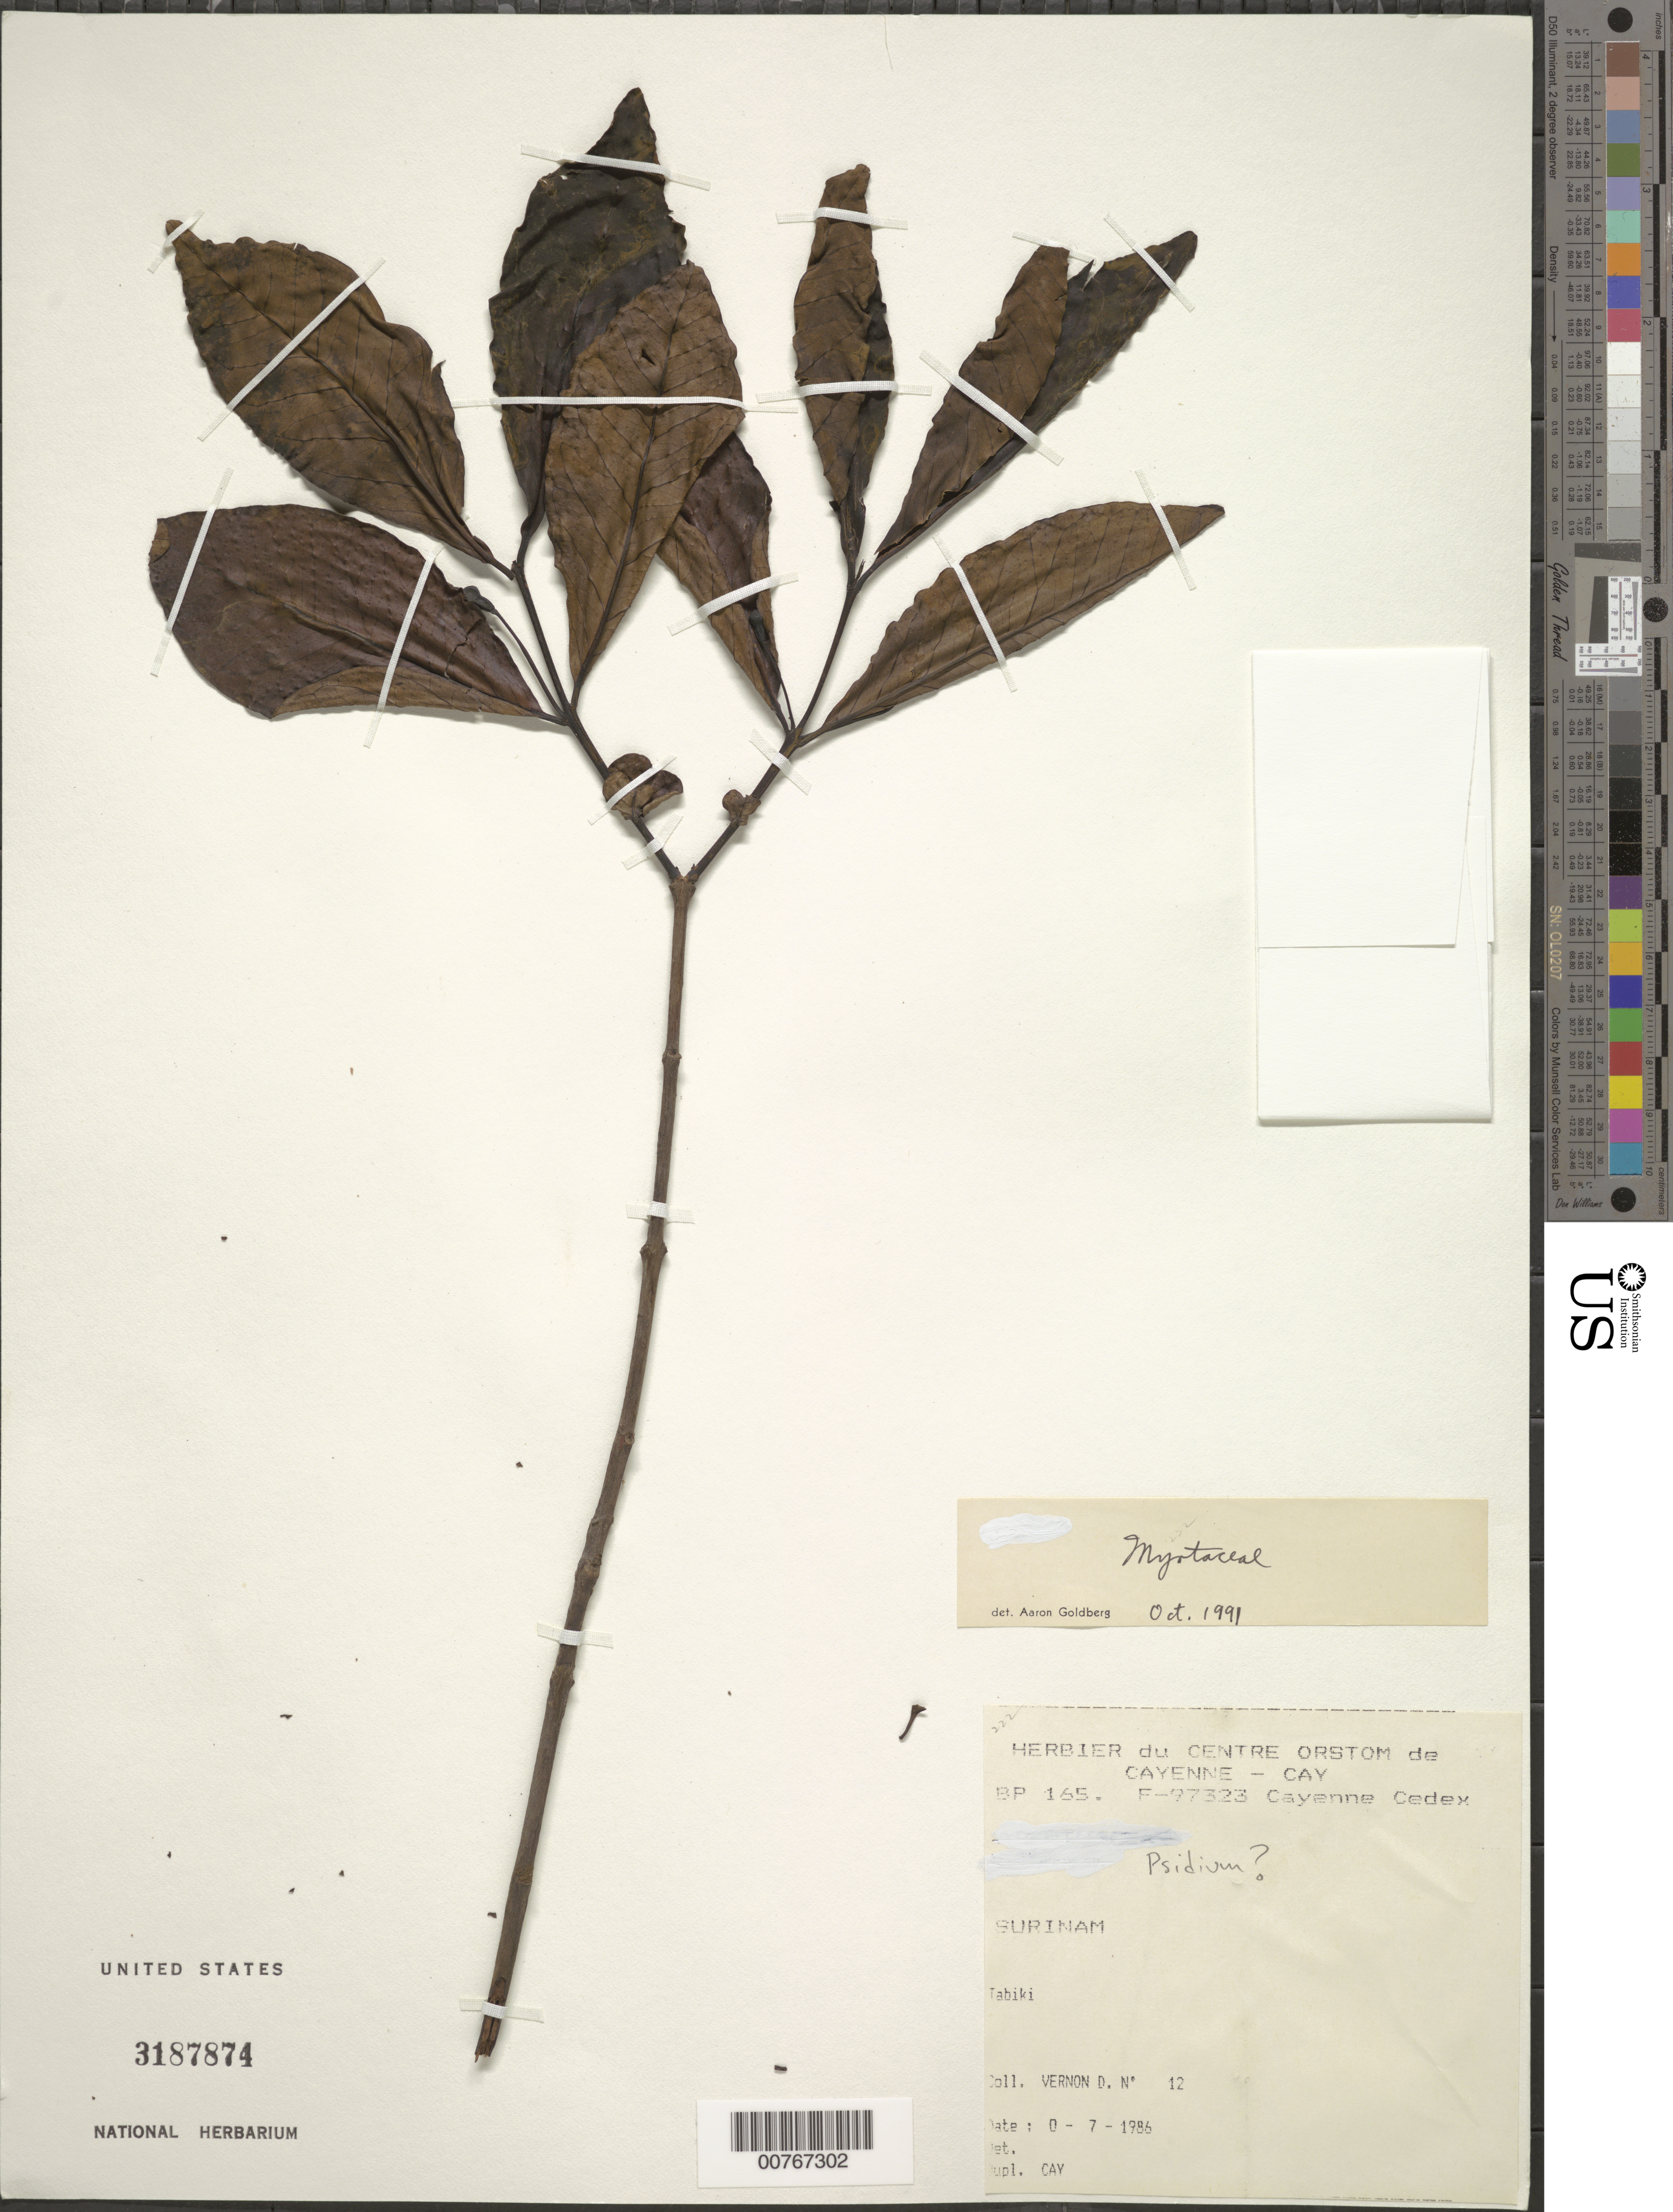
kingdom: Plantae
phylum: Tracheophyta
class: Magnoliopsida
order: Myrtales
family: Myrtaceae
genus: Psidium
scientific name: Psidium sartorianum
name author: (O. Berg) Nied.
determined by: Holst, Bruce K.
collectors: D. Vernon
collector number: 12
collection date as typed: Jul-86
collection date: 1986-07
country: Suriname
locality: Tabiki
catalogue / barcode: US 3187874